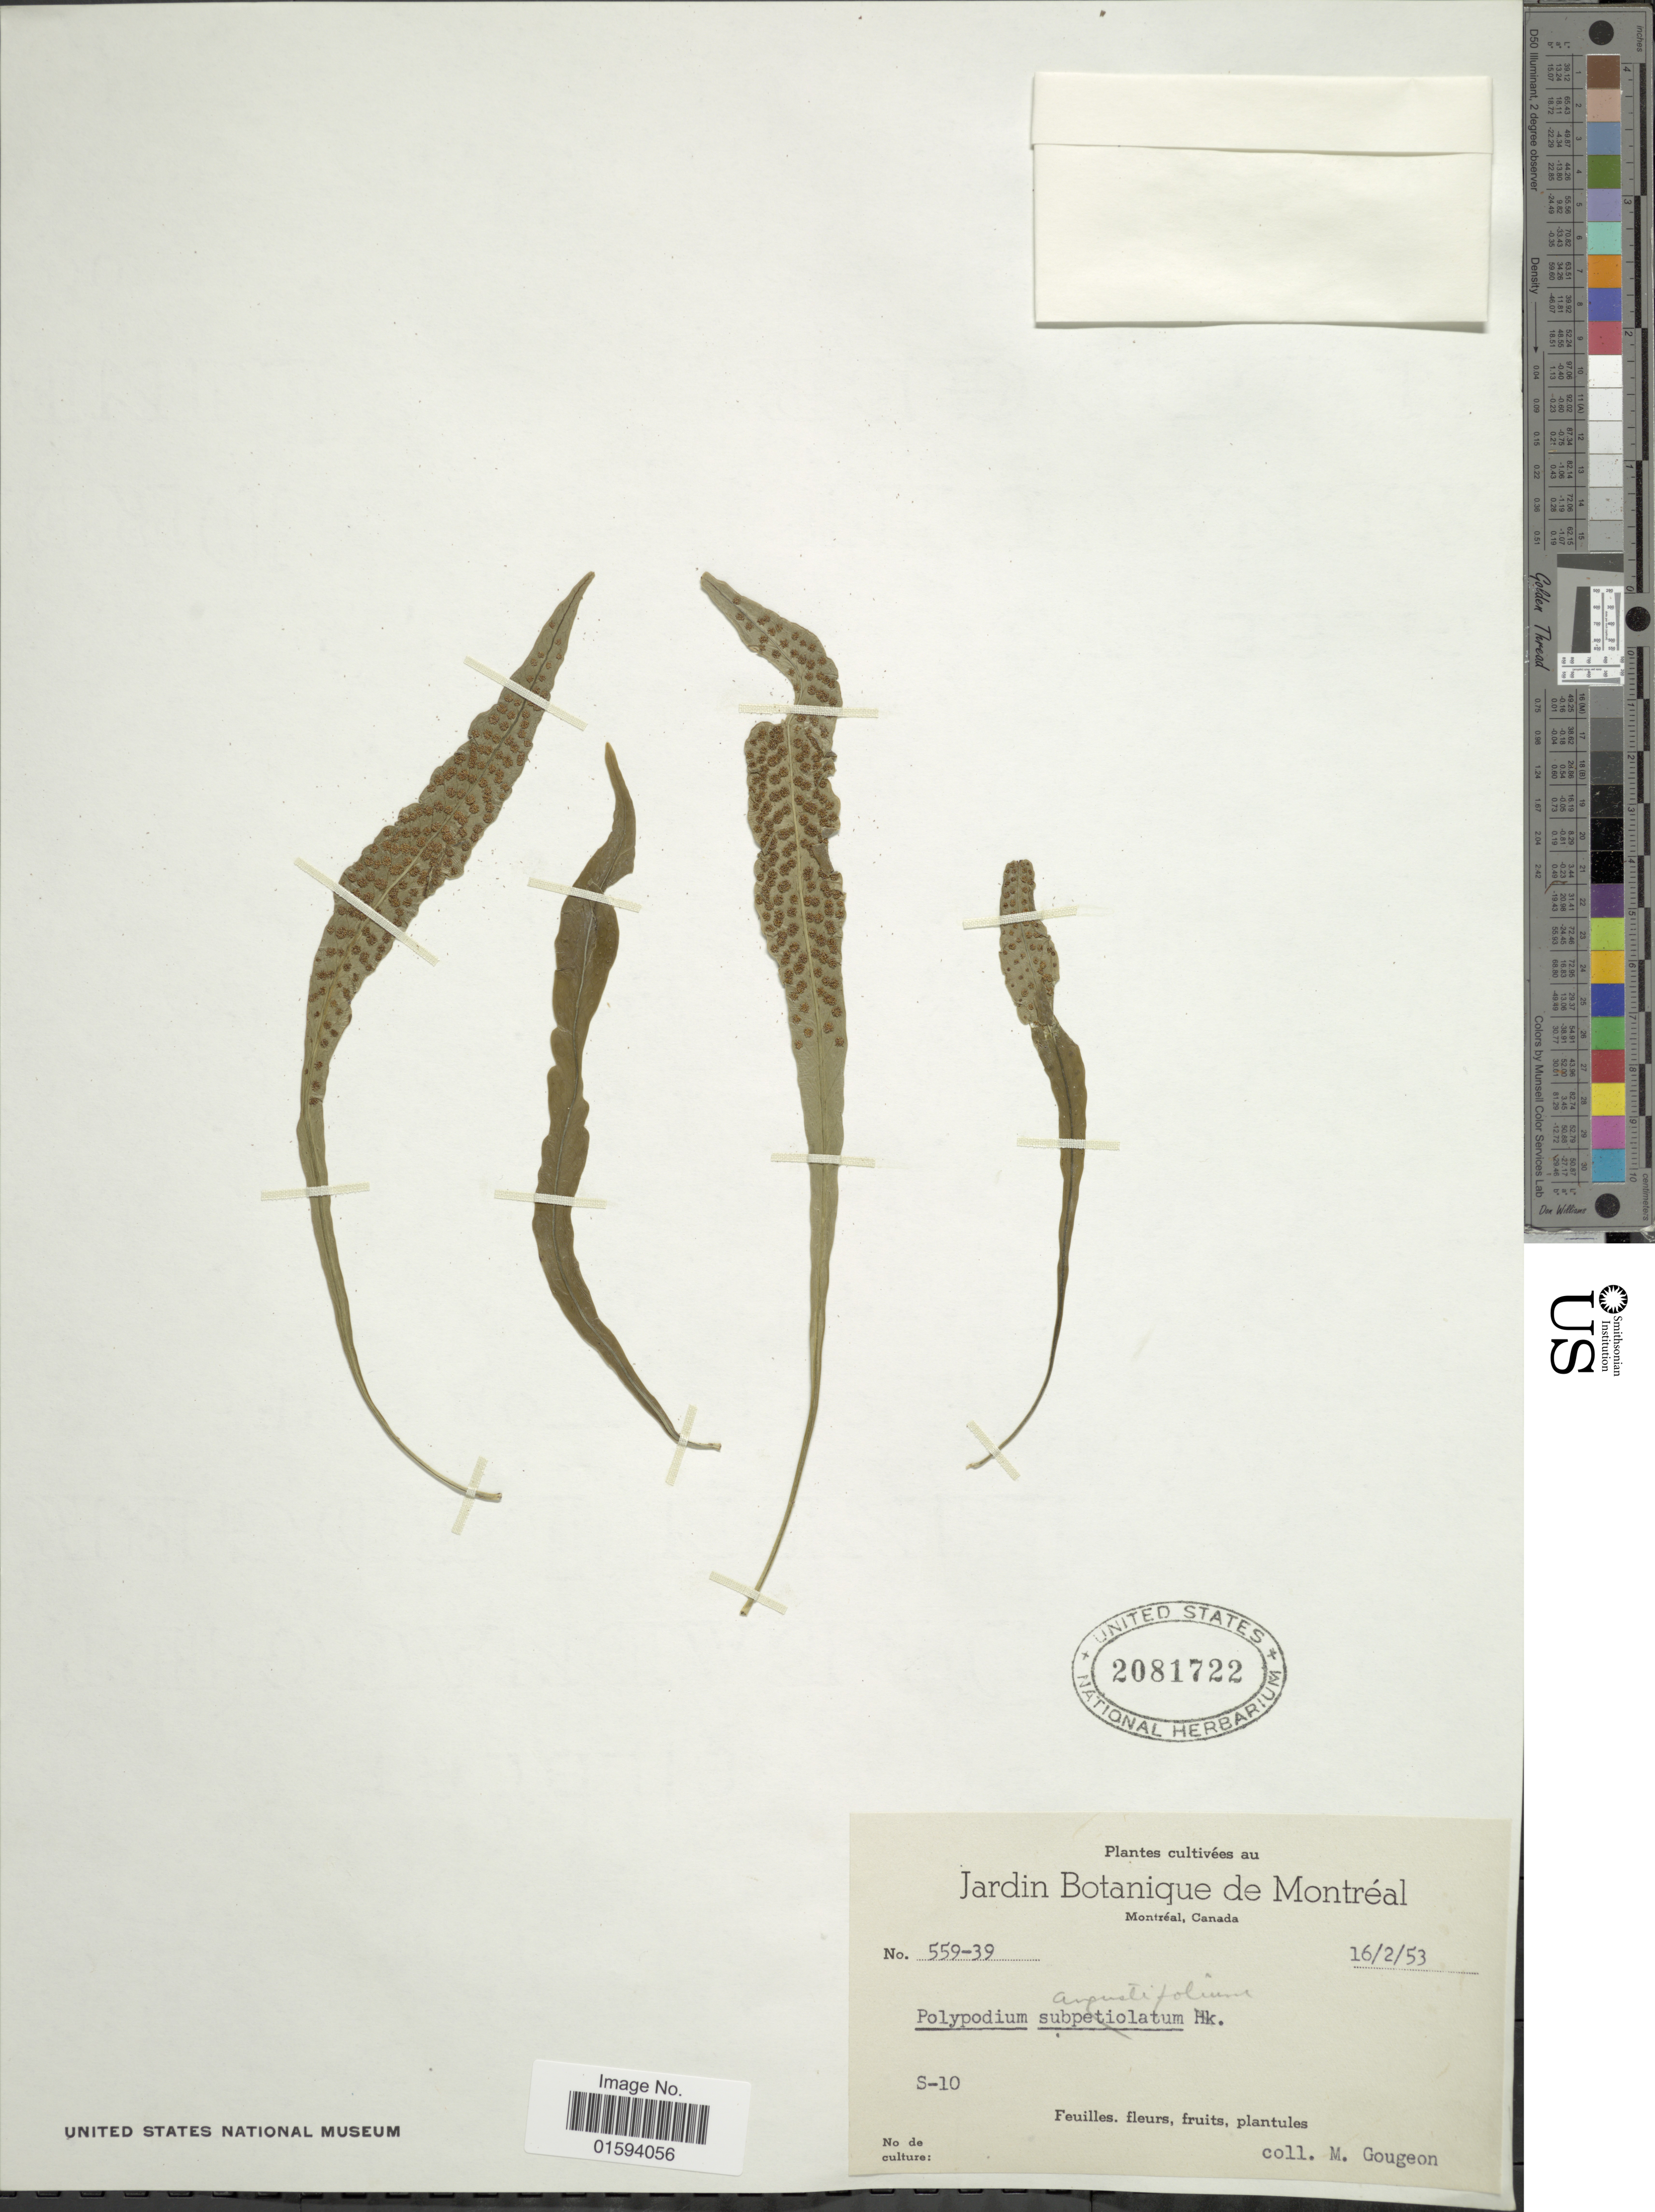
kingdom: Plantae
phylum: Tracheophyta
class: Polypodiopsida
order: Polypodiales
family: Polypodiaceae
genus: Polypodium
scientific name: Polypodium angustifolium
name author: Sw.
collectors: M. Gougeon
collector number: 559-39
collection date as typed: Transcribed d/m/y: 16/2/53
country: Canada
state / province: Quebec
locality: Jardin Botanique de Montréal. Montréal, Canada. S-10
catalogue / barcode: US 2081722